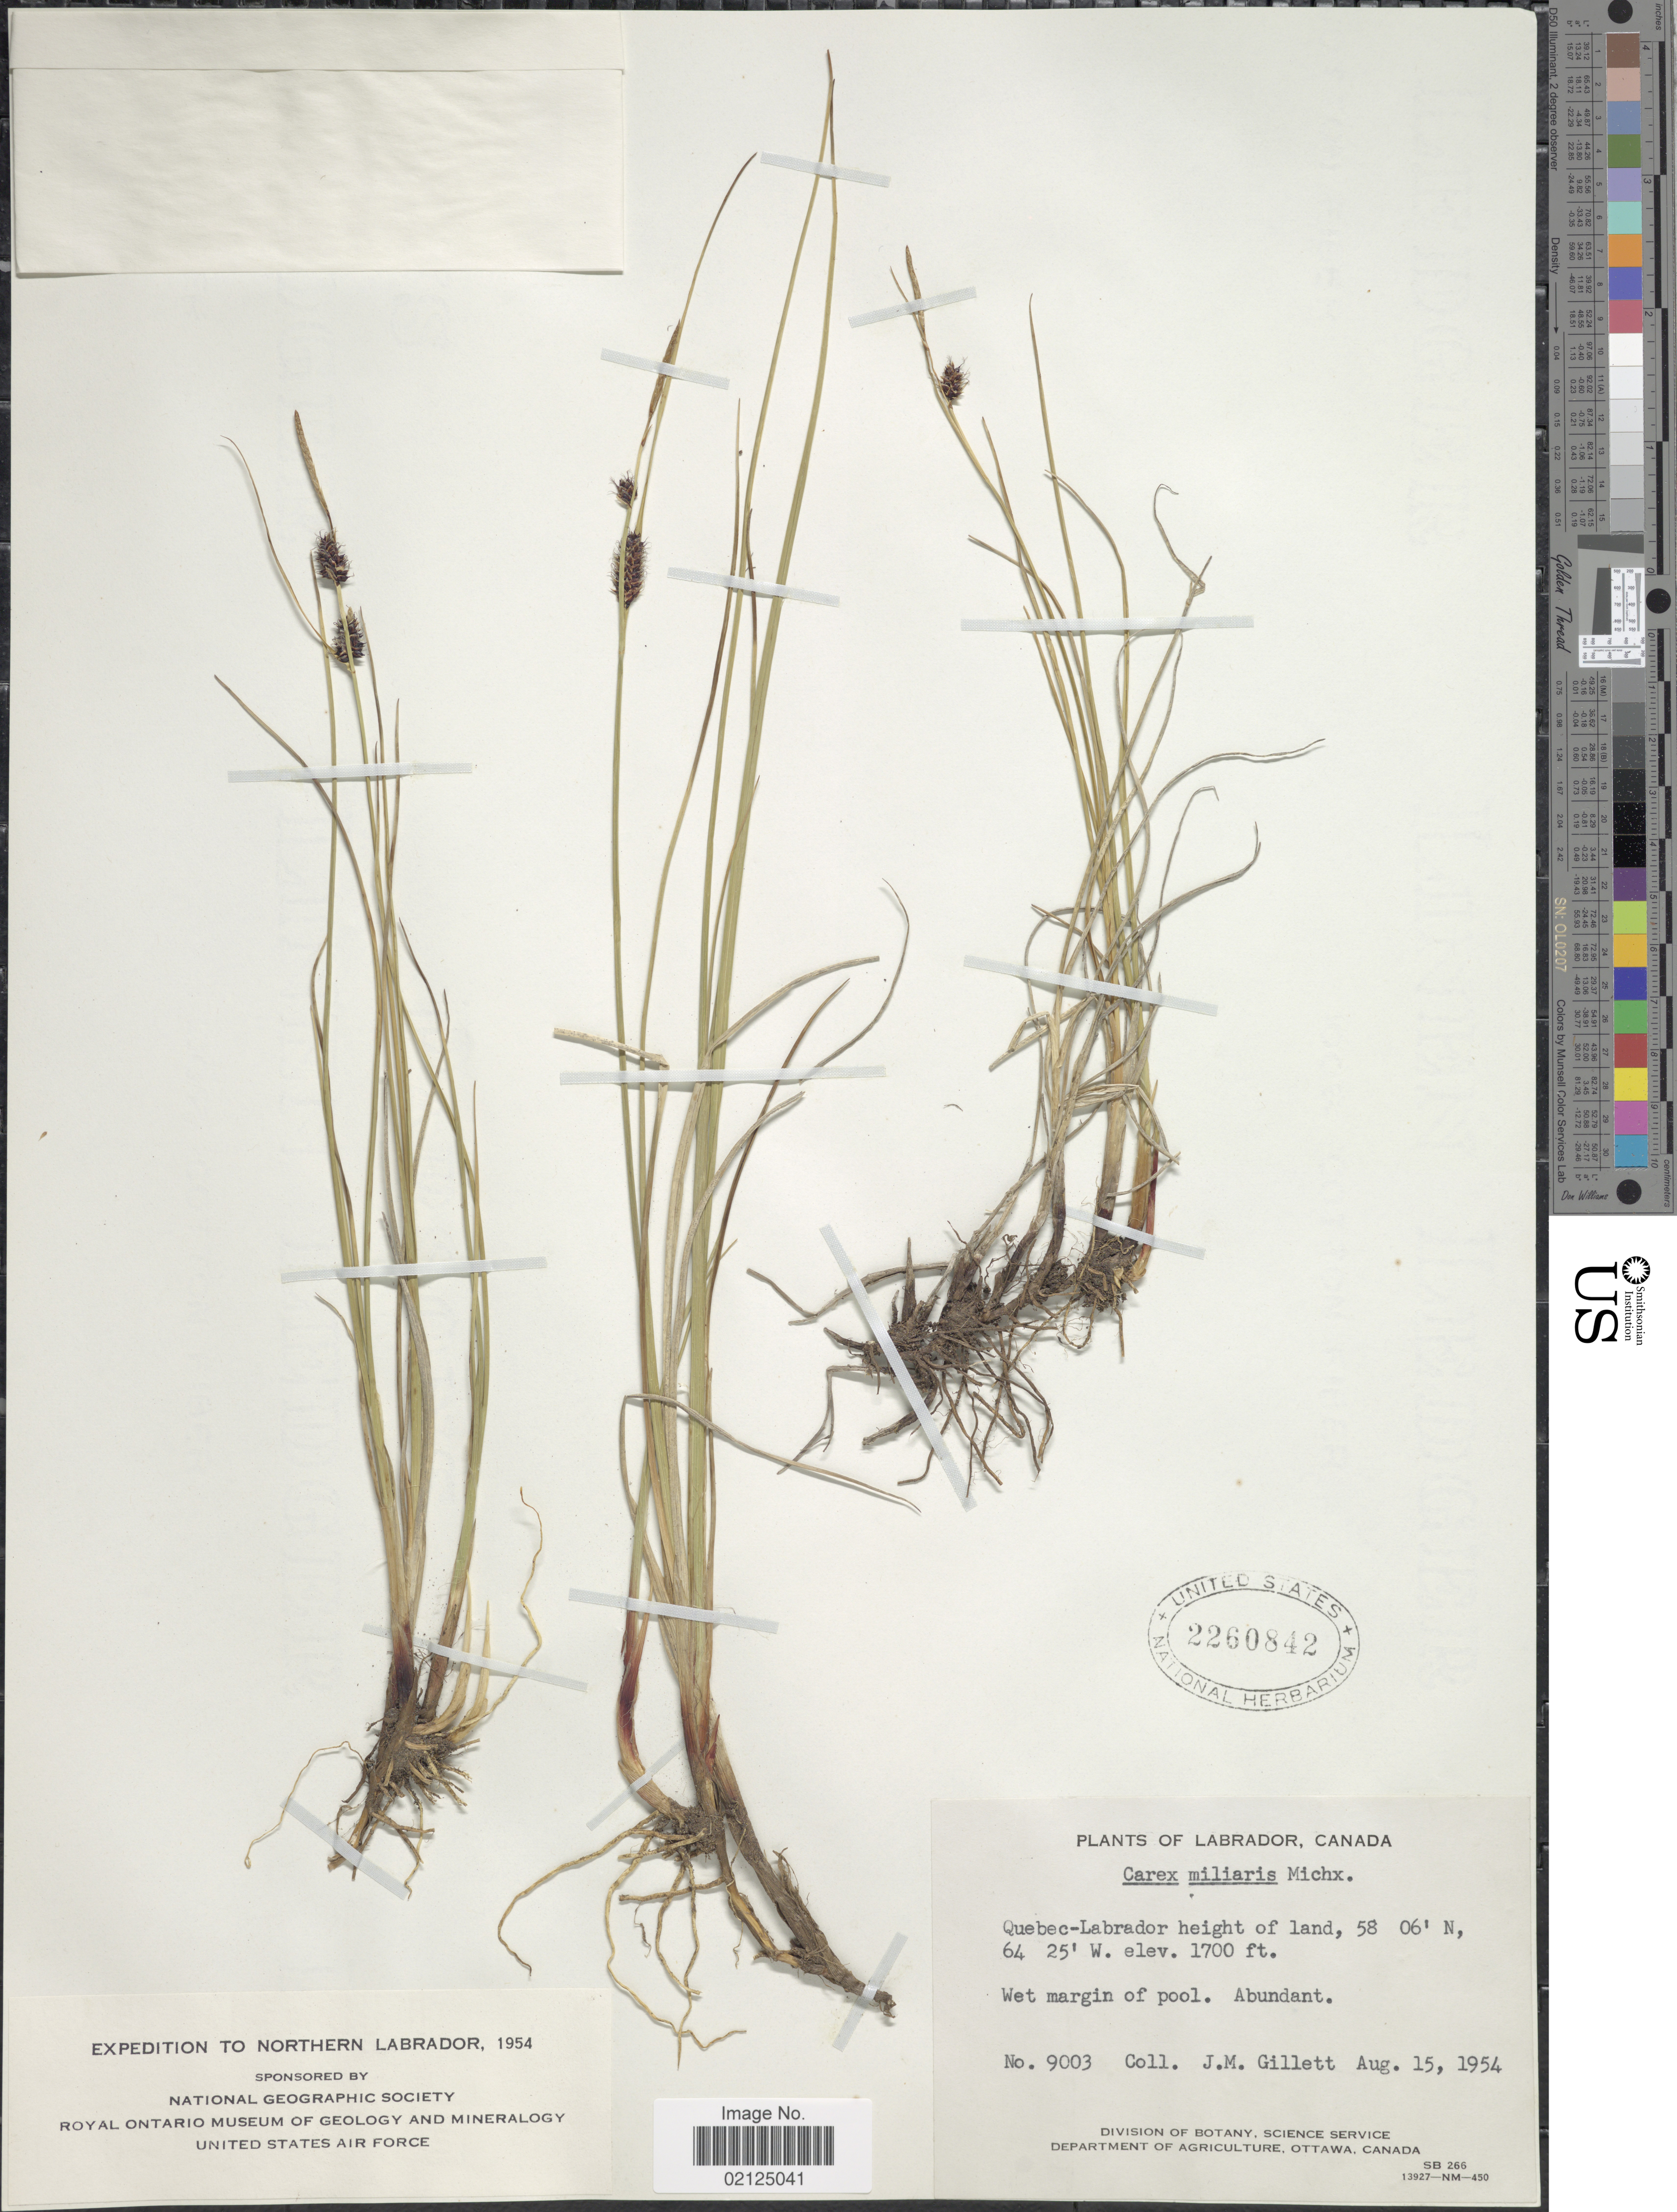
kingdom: Plantae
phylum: Tracheophyta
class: Liliopsida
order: Poales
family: Cyperaceae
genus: Carex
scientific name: Carex miliaris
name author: Michx.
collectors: J. M. Gillett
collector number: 9003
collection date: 1954-08-15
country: Canada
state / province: Newfoundland and Labrador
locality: Labrador, Quebec-Labrador height of land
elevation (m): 518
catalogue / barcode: US 2260842